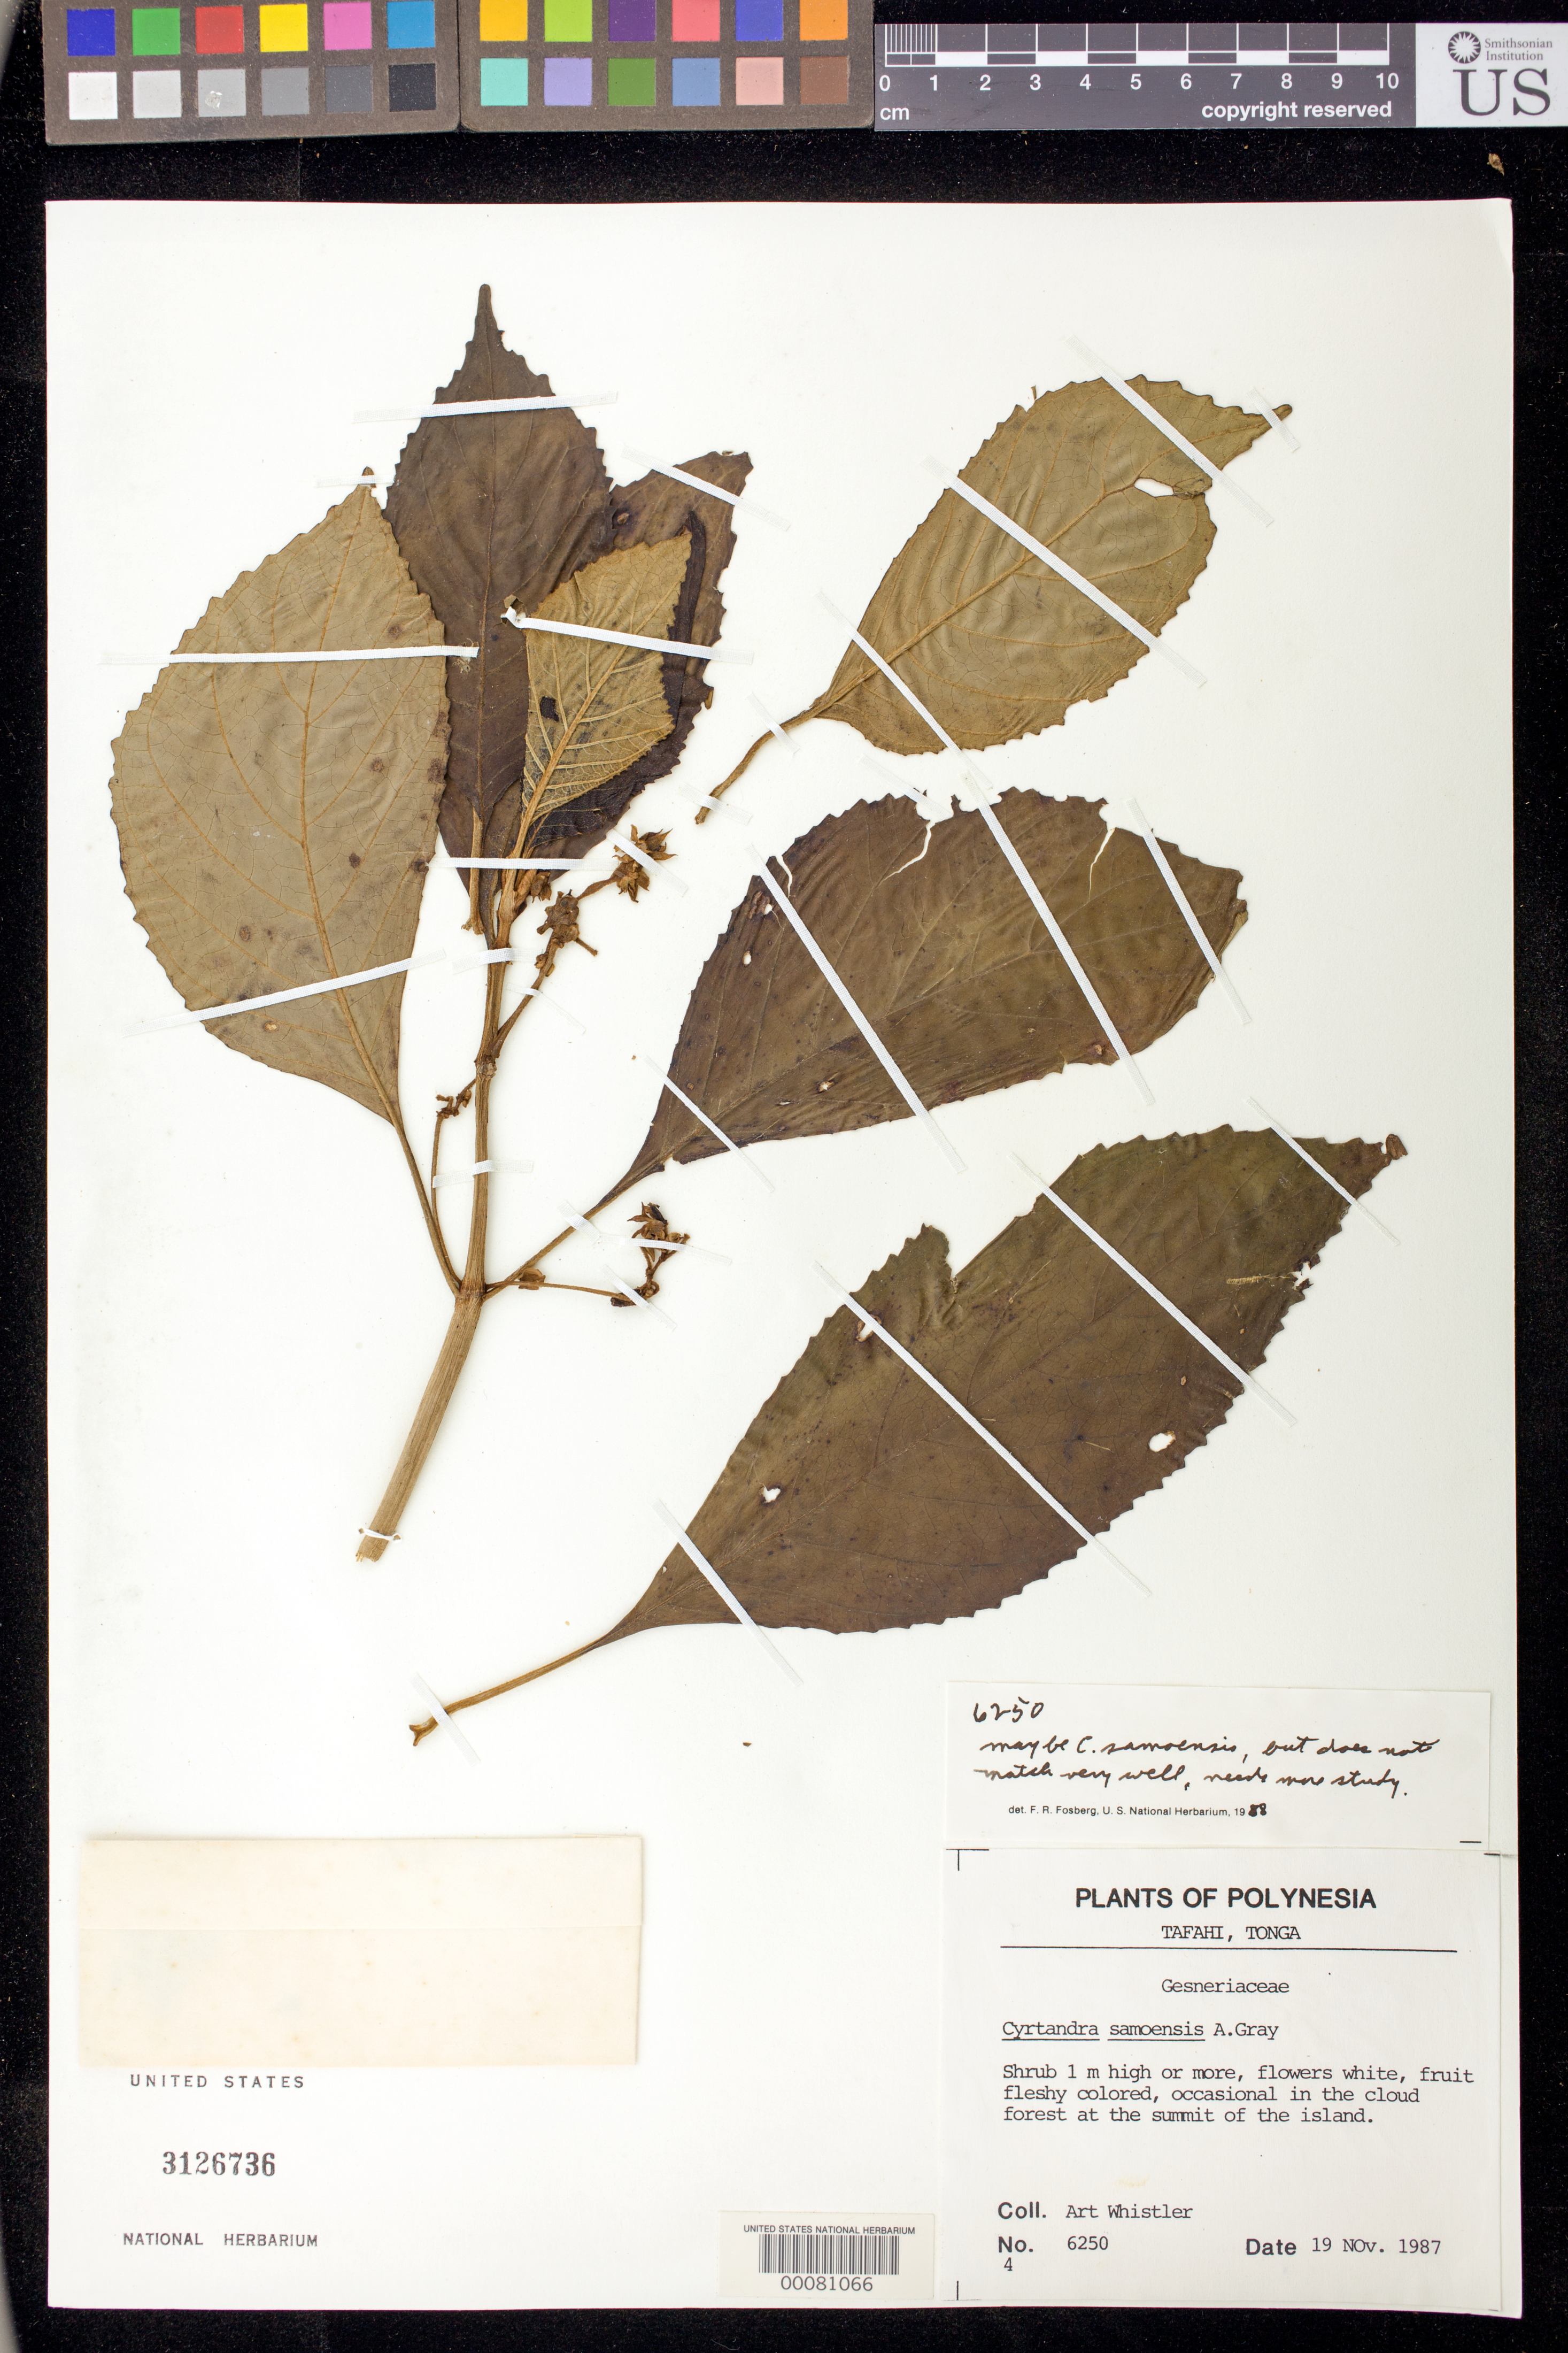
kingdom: Plantae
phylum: Tracheophyta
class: Magnoliopsida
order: Lamiales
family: Gesneriaceae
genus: Cyrtandra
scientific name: Cyrtandra samoensis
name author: A. Gray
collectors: A. Whistler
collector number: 6250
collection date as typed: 19 Nov 1987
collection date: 1987-11-19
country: Tonga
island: Tafahi I.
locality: Tafahi, at the summit of the island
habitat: Occasional in the cloud forest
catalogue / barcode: US 3126736